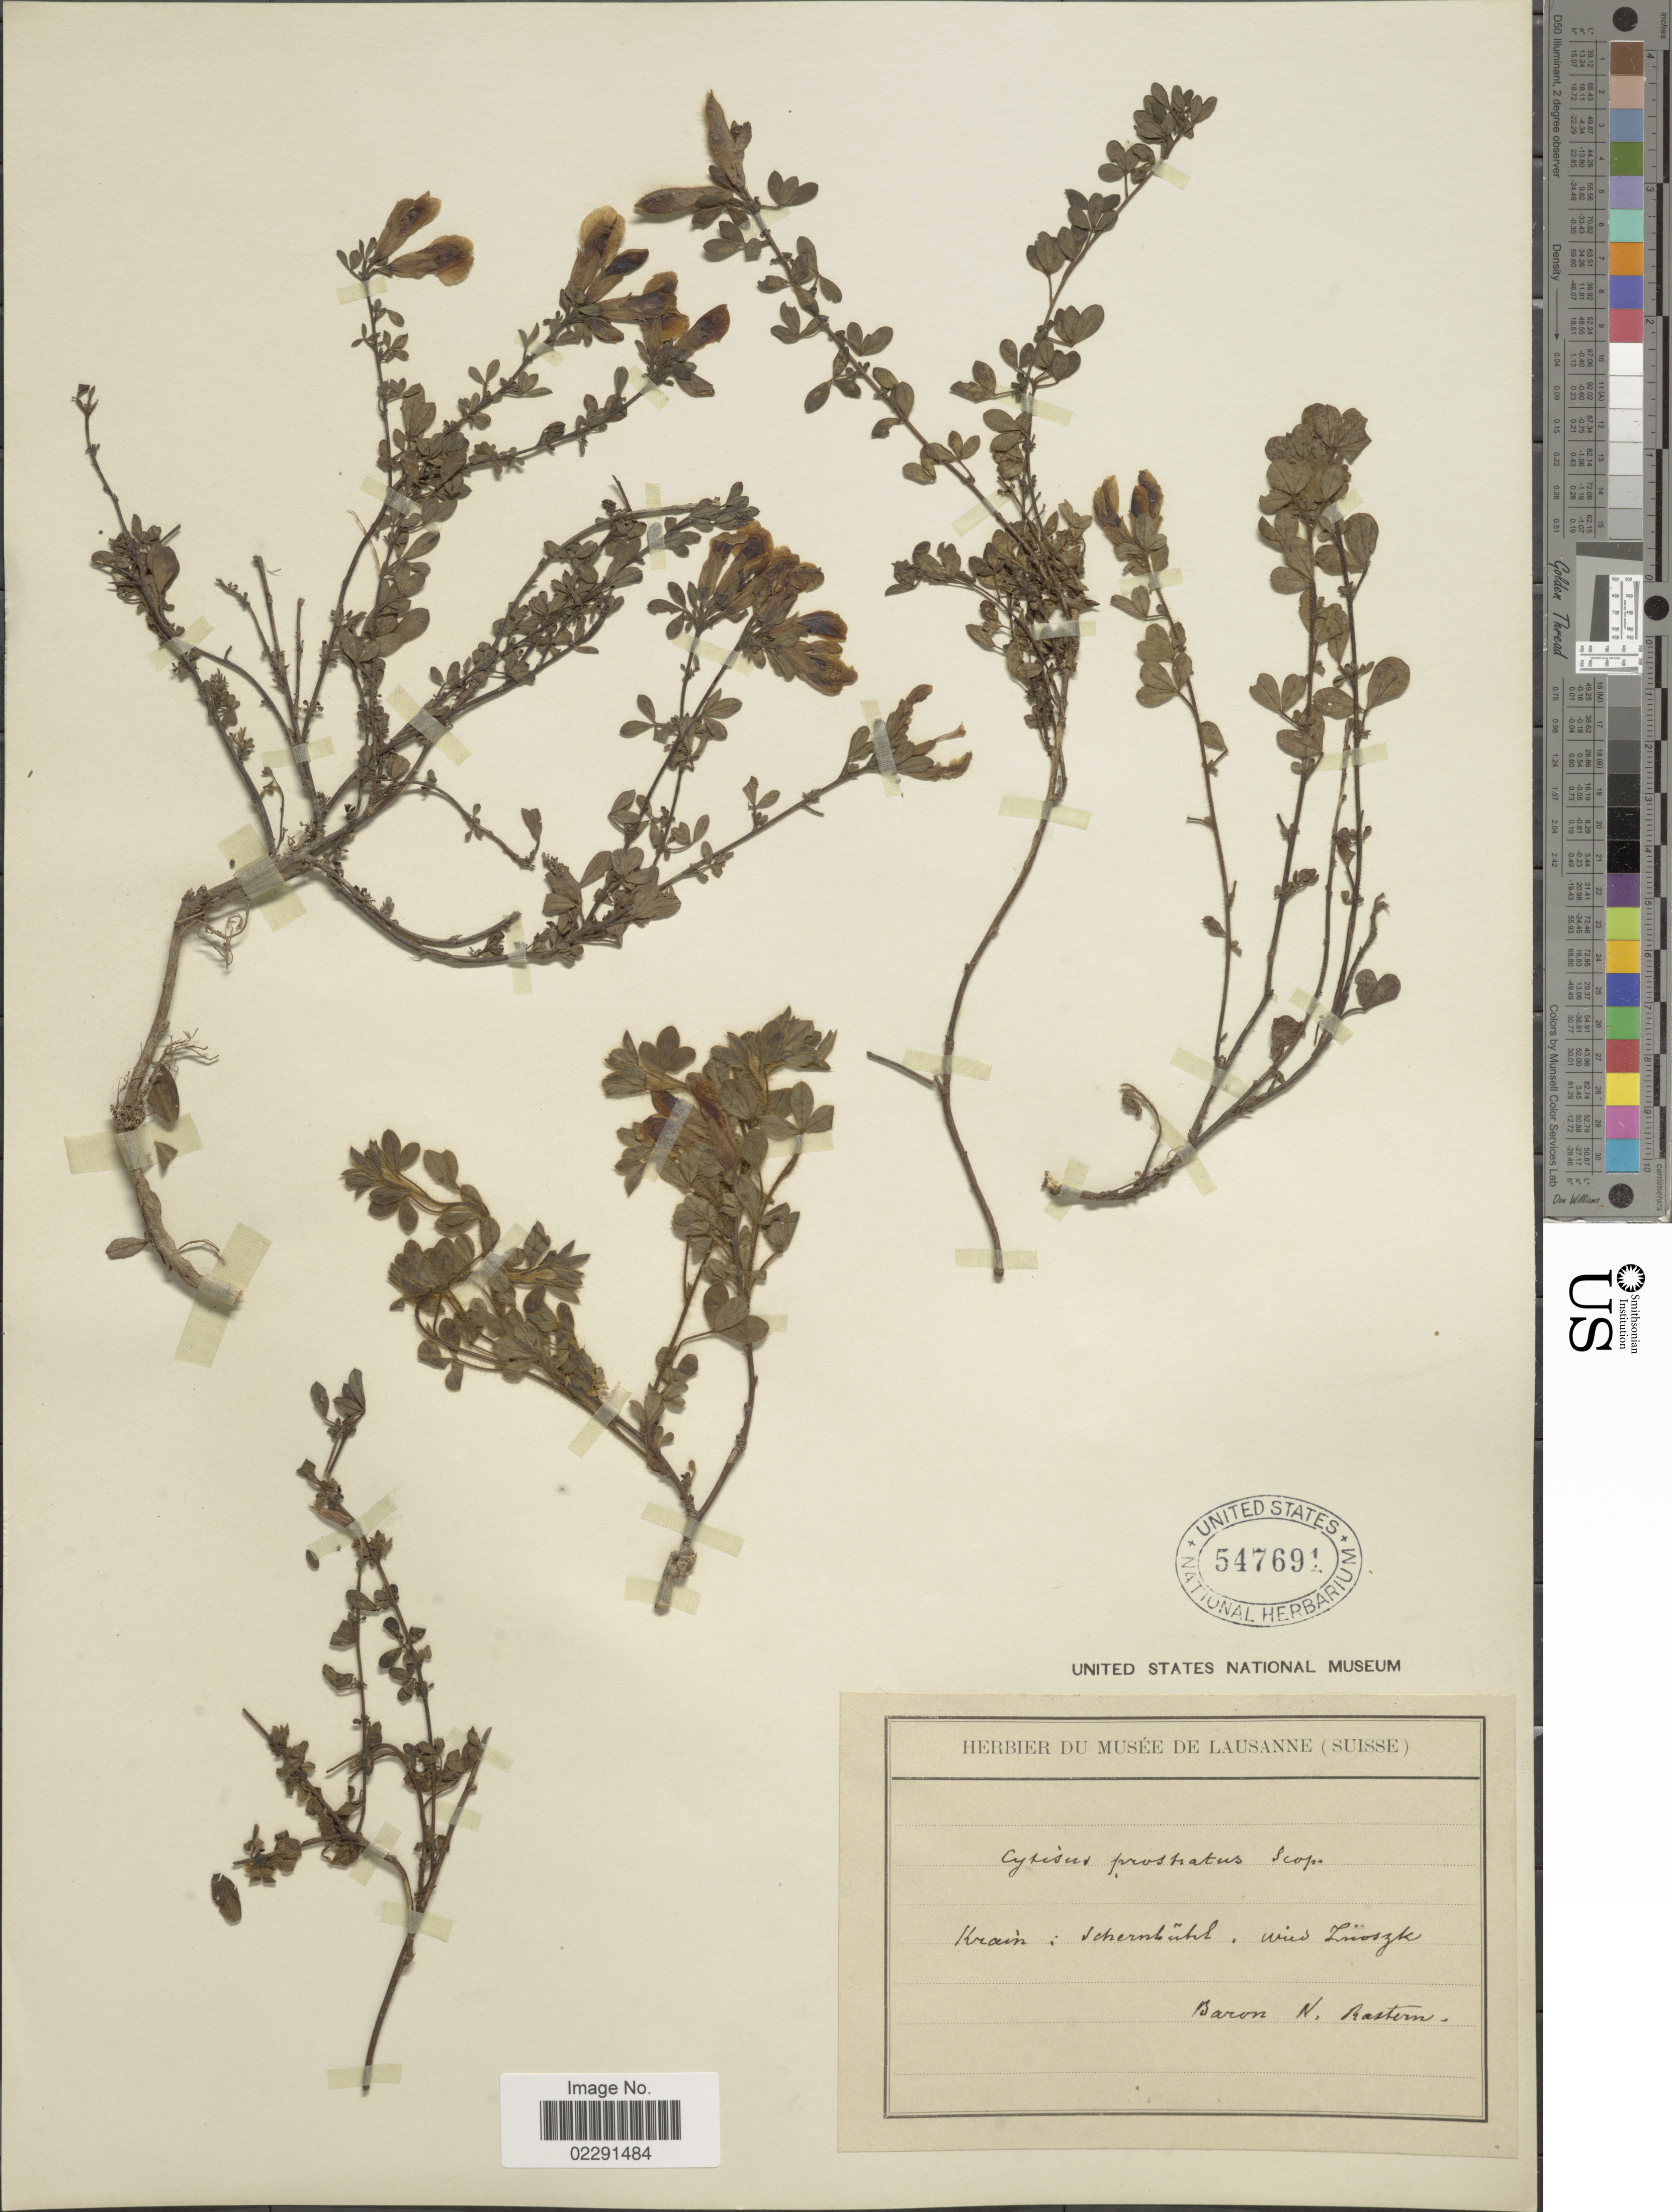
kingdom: Plantae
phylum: Tracheophyta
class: Magnoliopsida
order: Fabales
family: Fabaceae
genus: Cytisus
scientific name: Cytisus decumbens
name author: (Durande) Spach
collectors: N. Rastern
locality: Krain: schernbuhl, mied Zuosgk. [interpreted]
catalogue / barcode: US 547691